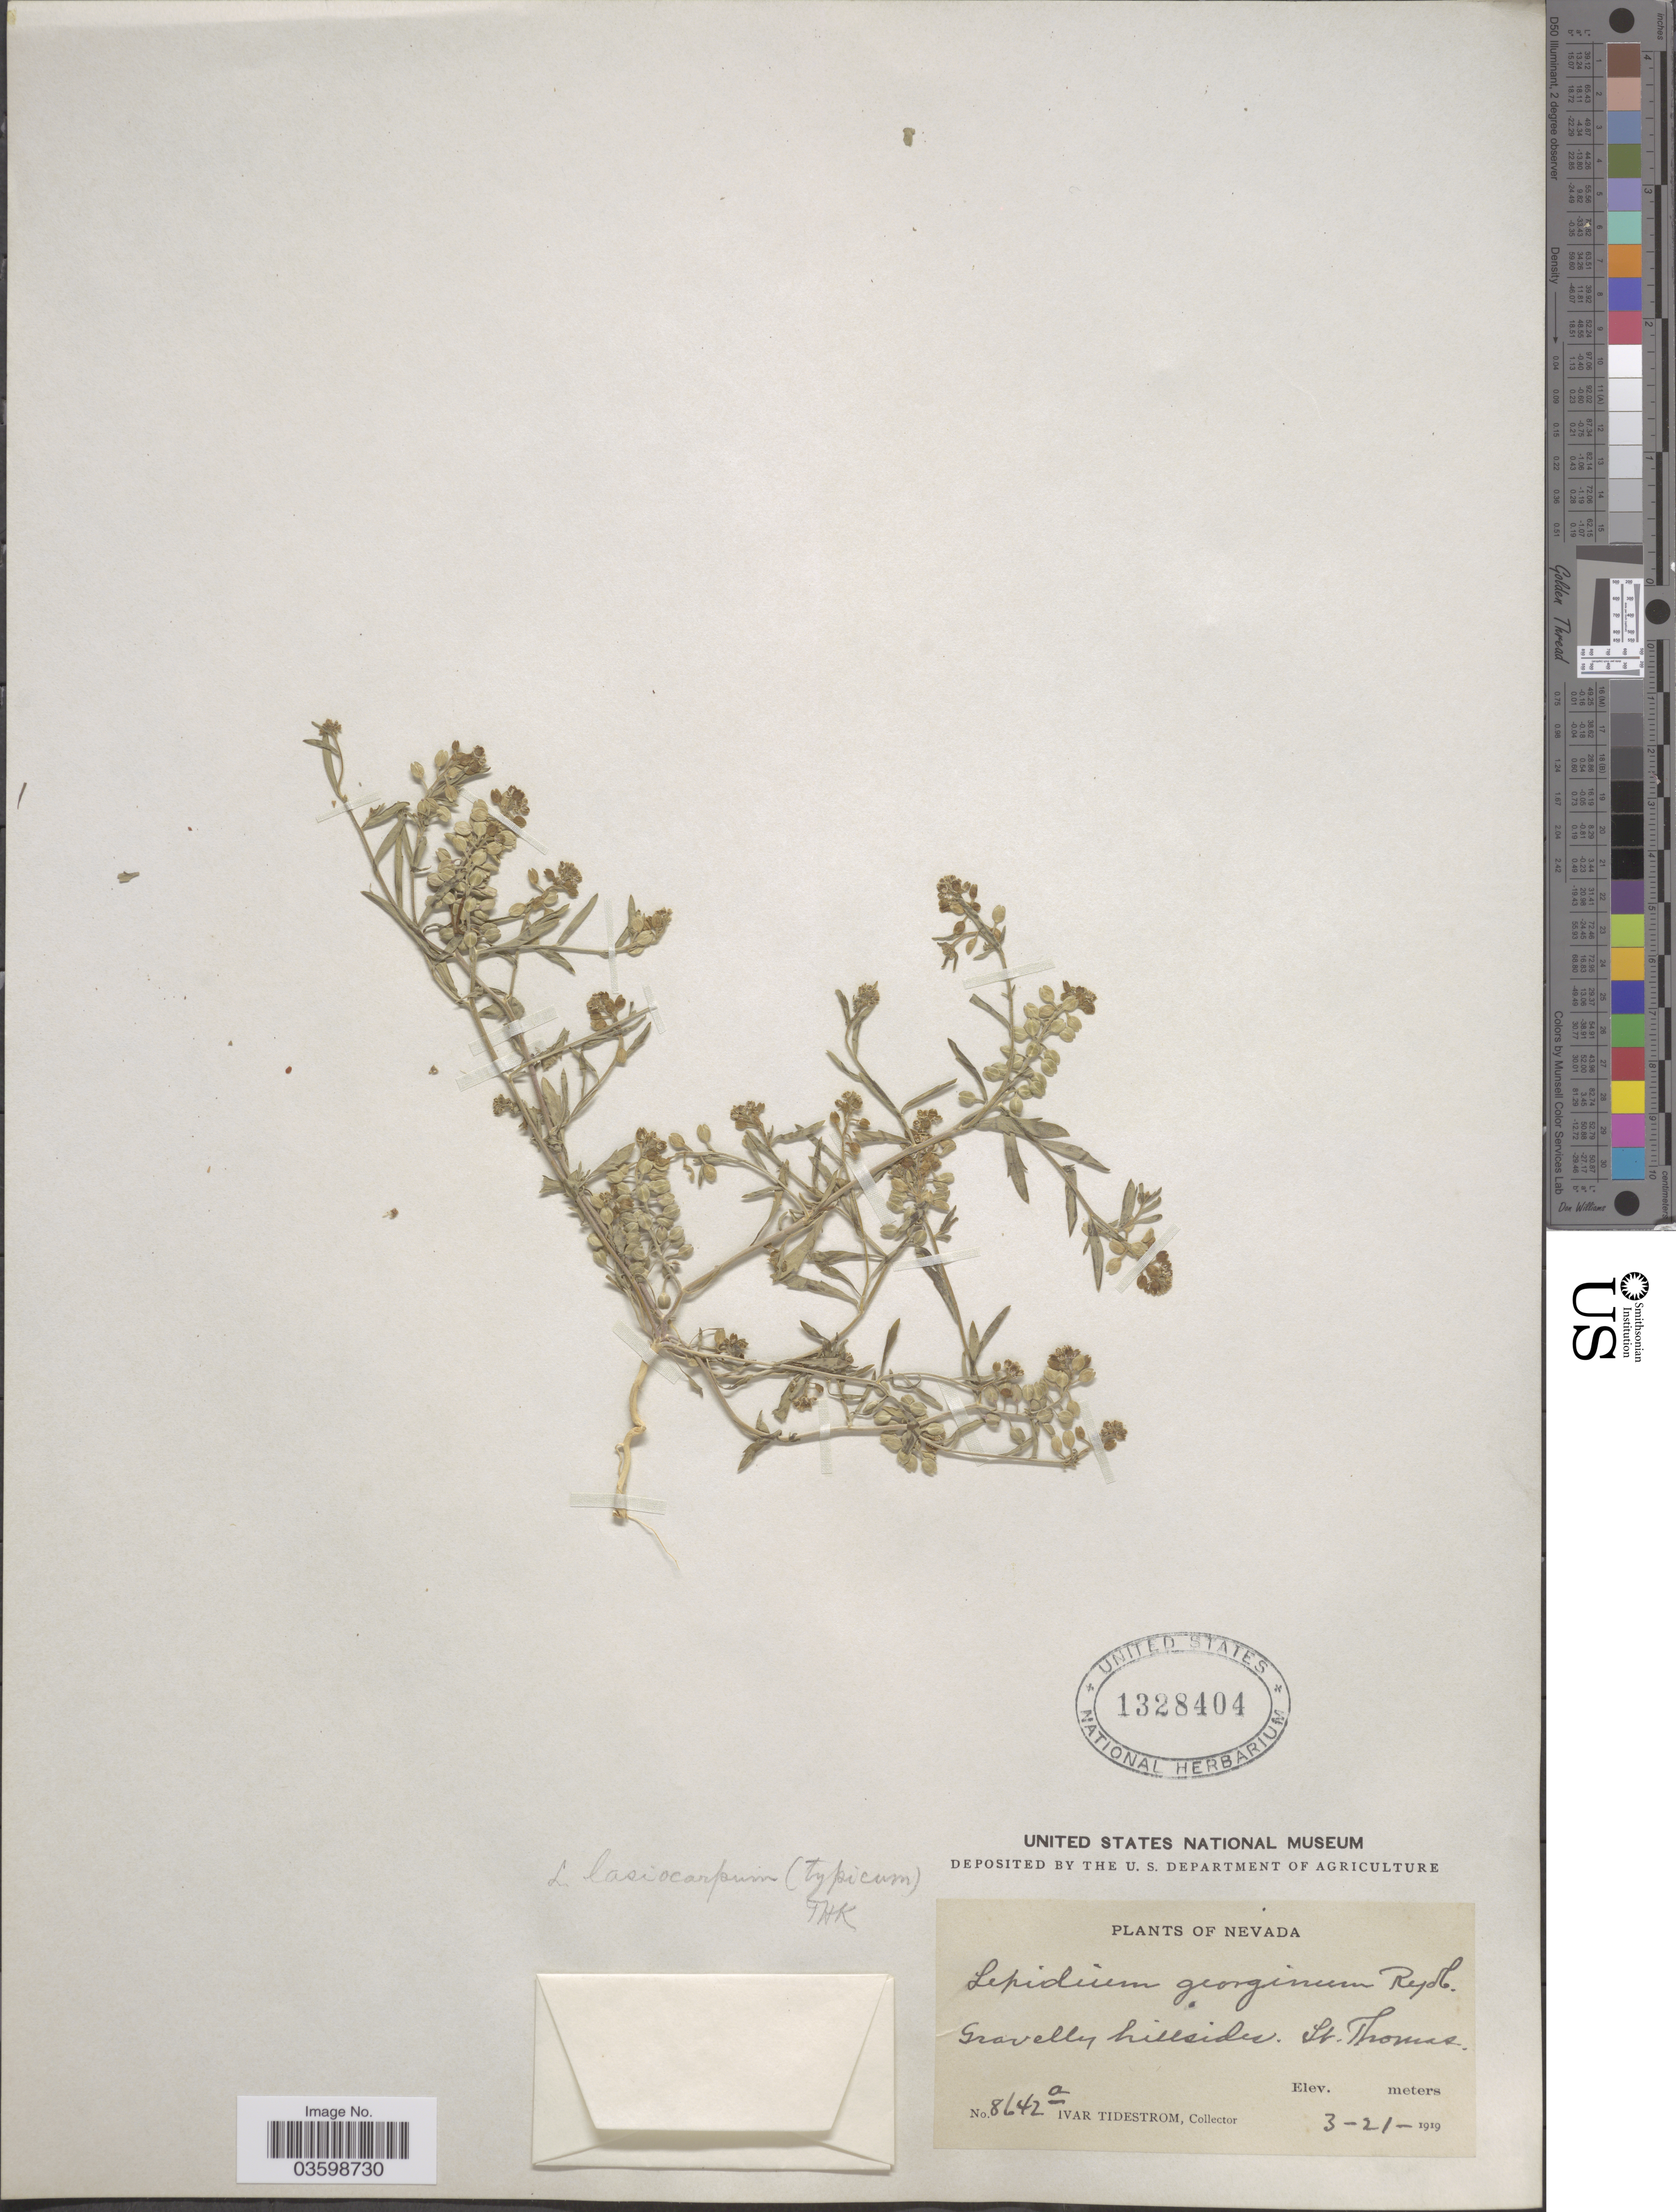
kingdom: Plantae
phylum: Tracheophyta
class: Magnoliopsida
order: Brassicales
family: Brassicaceae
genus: Lepidium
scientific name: Lepidium lasiocarpum var. georginum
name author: (Rydb.) C.L. Hitchc.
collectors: I. F. Tidestrom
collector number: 8642a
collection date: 1919-03-21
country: United States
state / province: Nevada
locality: Gravelly hillsides. St. Thomas.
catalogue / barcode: US 1328404